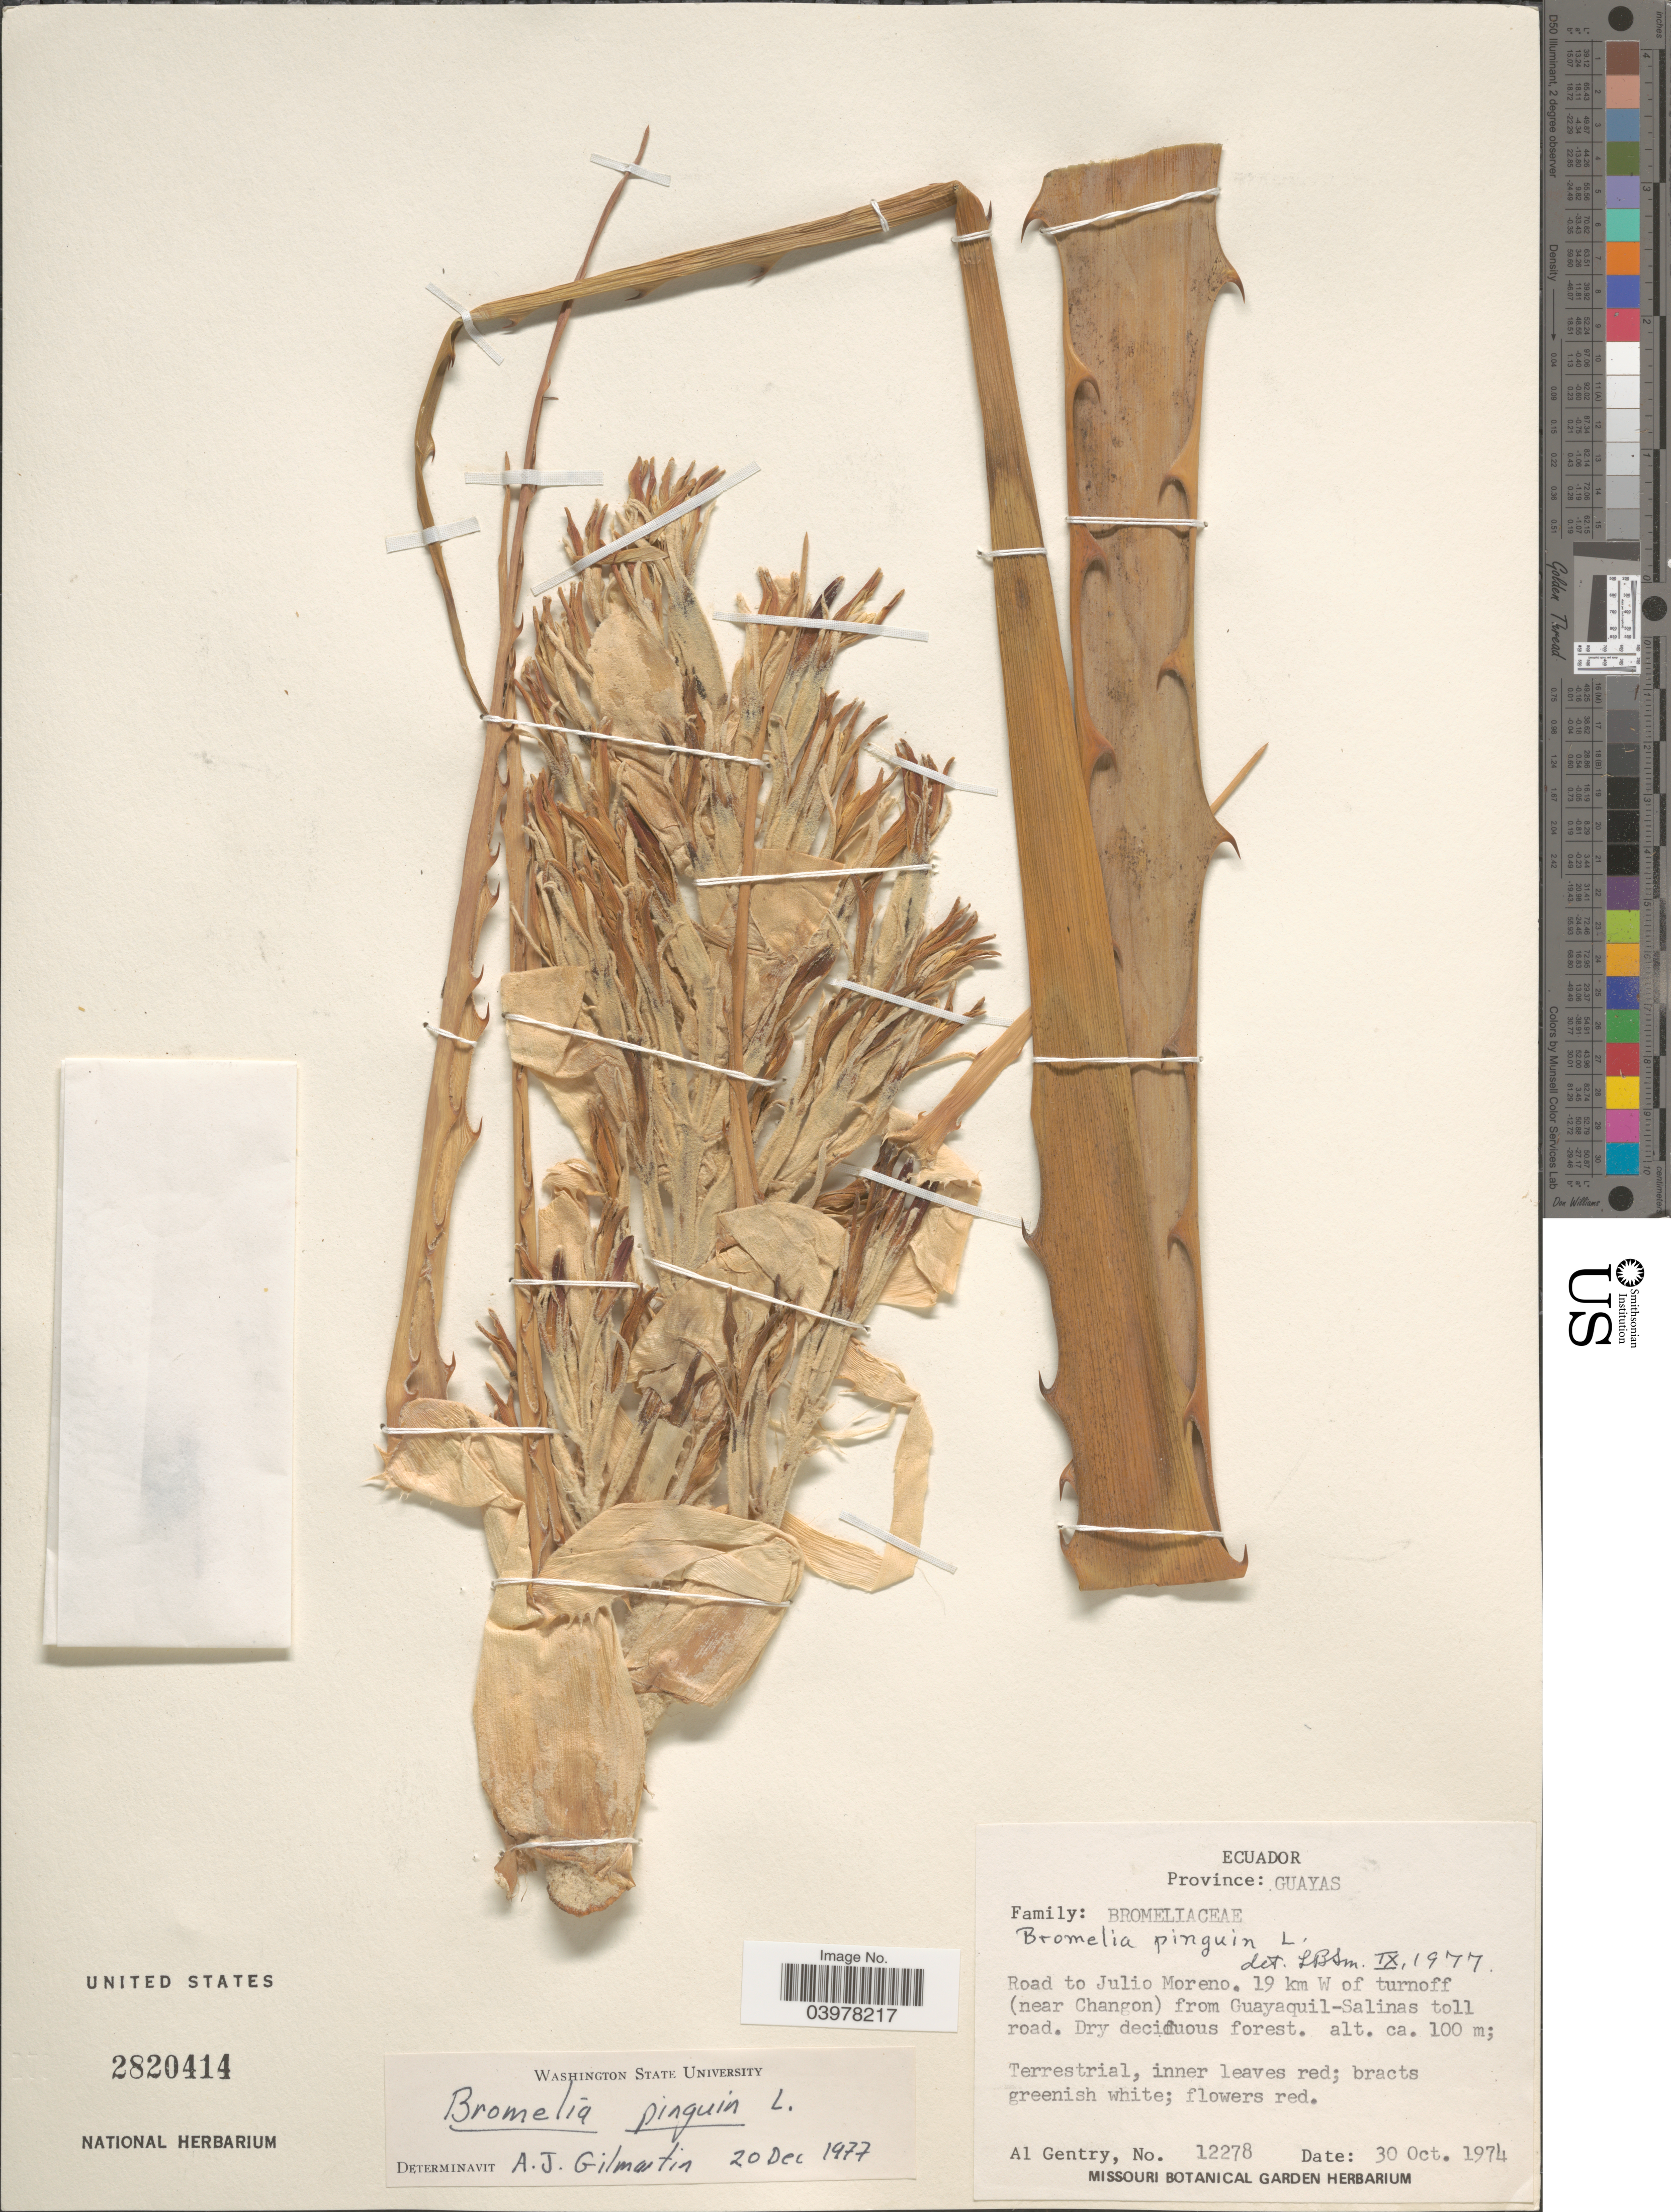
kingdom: Plantae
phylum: Tracheophyta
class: Liliopsida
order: Poales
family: Bromeliaceae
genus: Bromelia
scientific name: Bromelia pinguin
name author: L.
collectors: A. H. Gentry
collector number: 12278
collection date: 1974-10-30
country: Ecuador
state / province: Guayas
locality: Road to Julio Moreno. 19 km W of turnoff (near Changon) from Guayaquil - Salinas toll road.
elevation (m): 100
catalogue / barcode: US 2820414